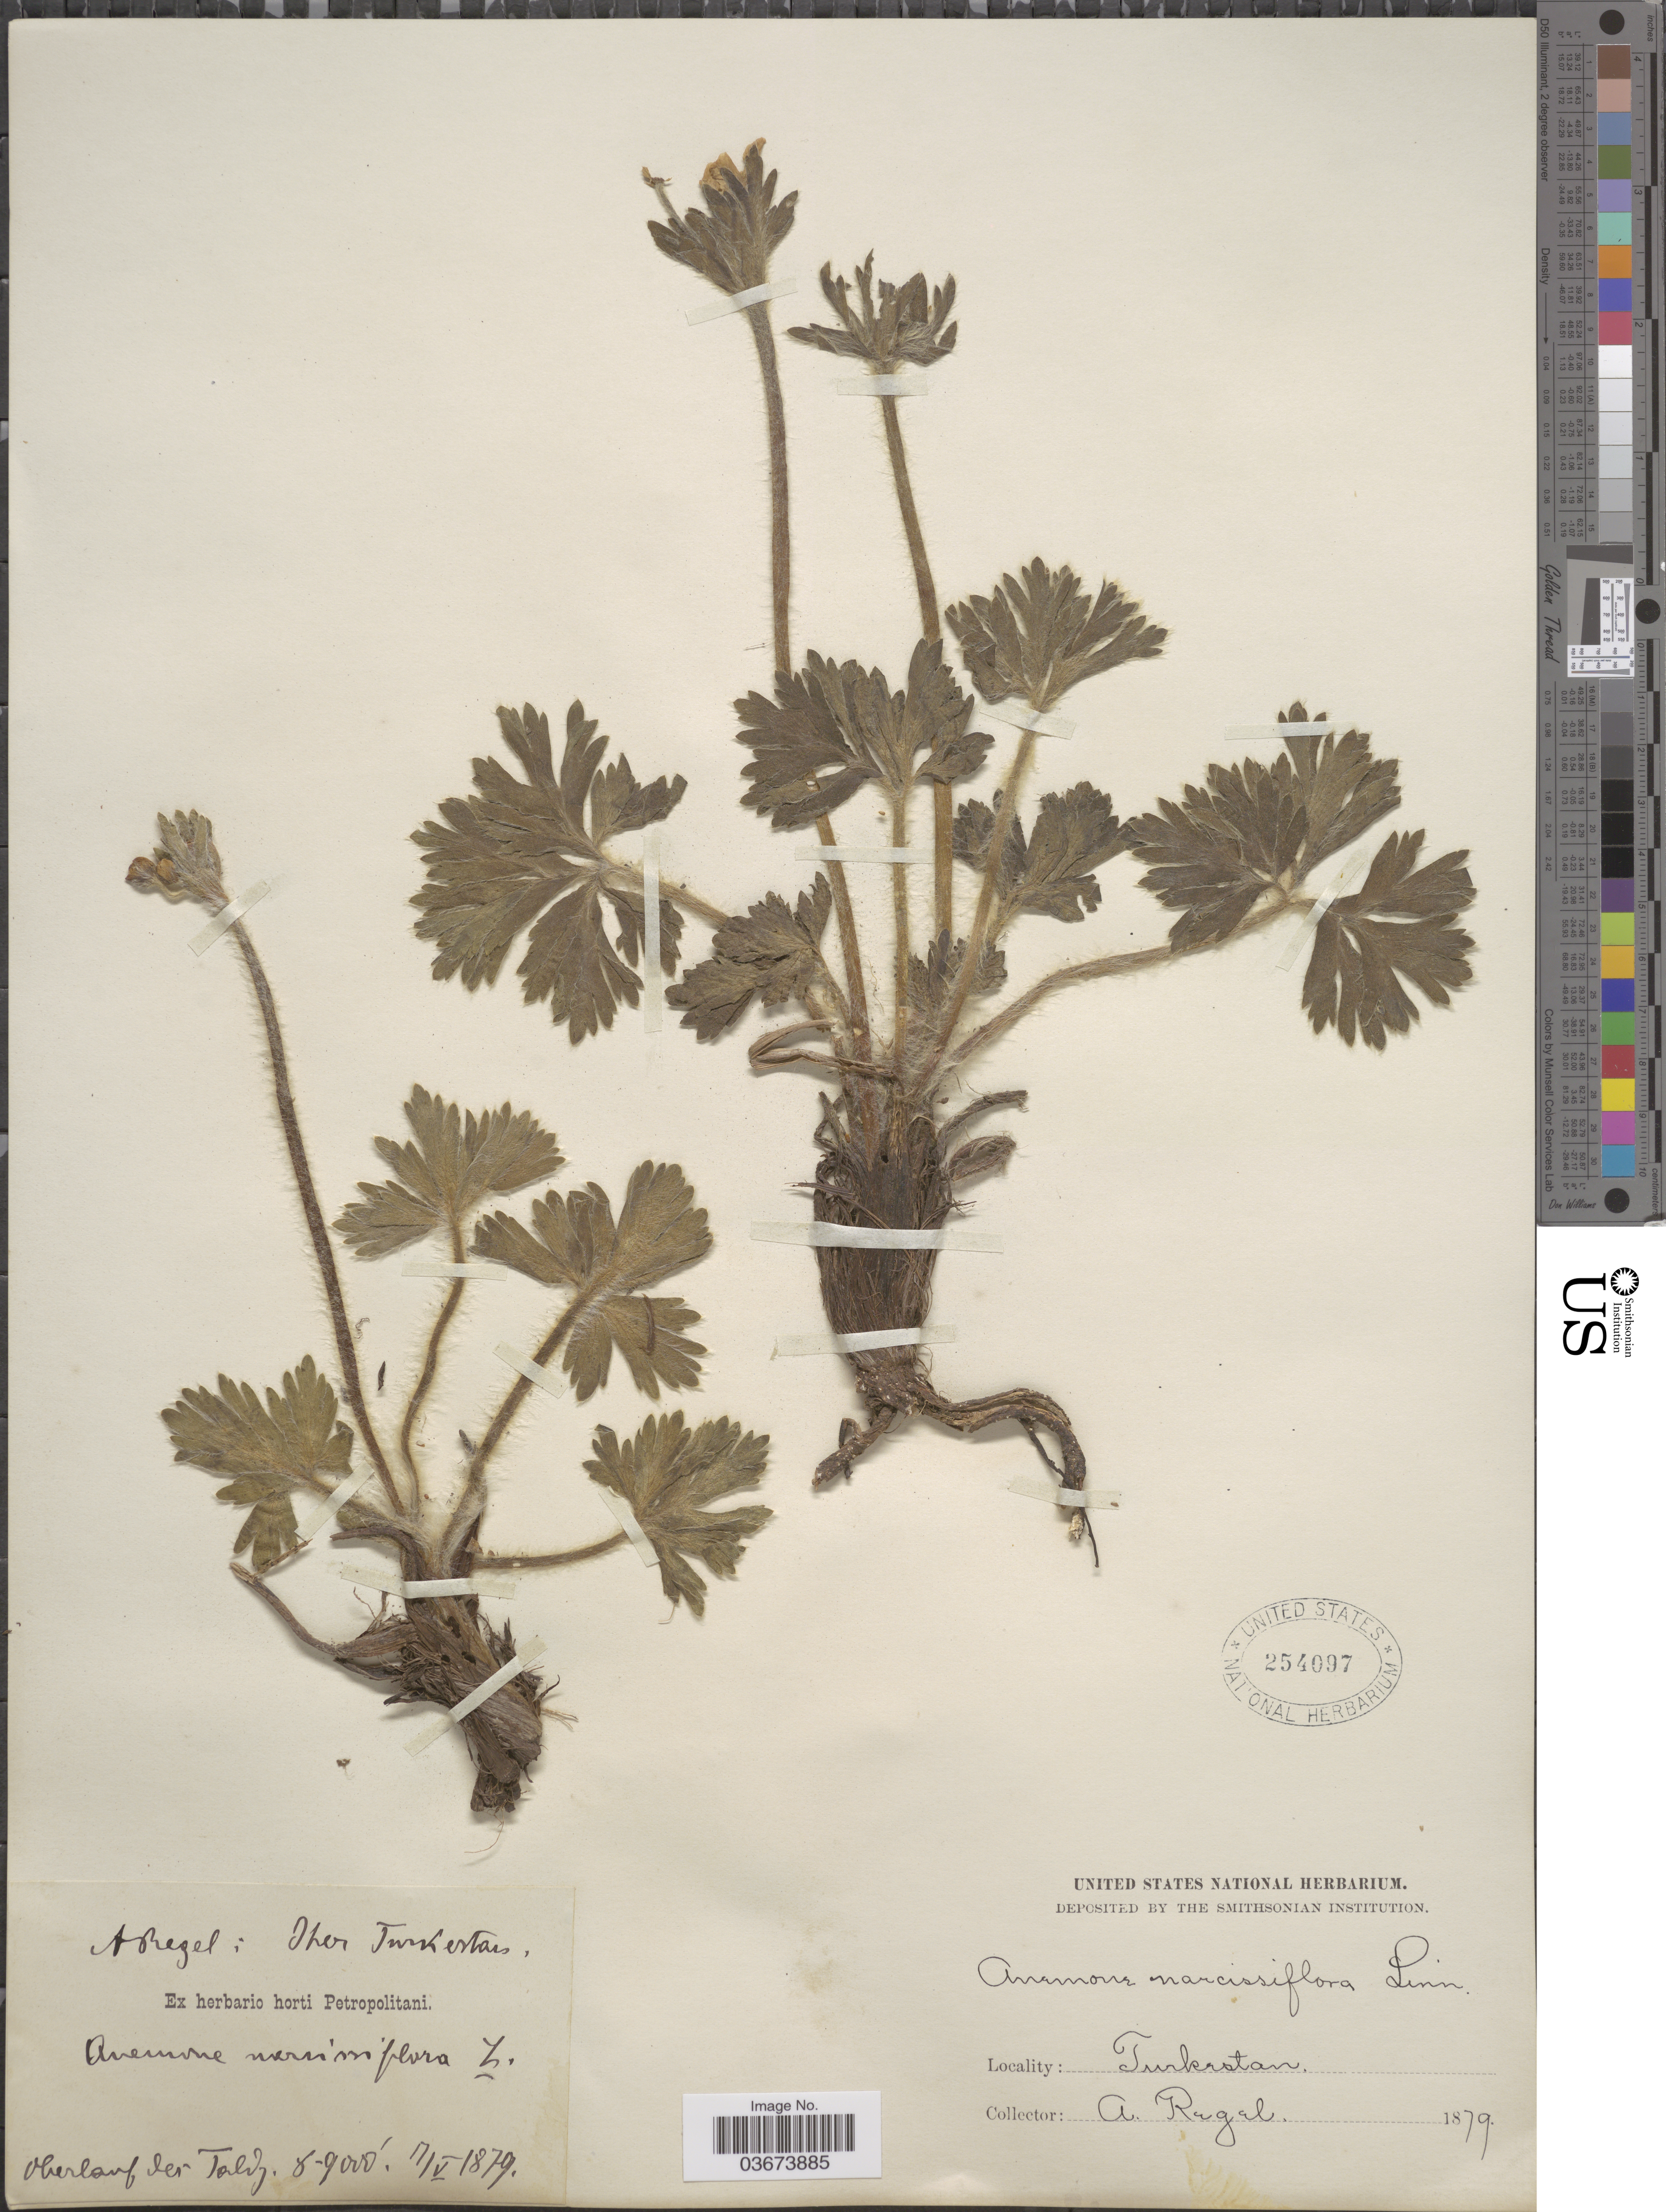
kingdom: Plantae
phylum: Tracheophyta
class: Magnoliopsida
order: Ranunculales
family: Ranunculaceae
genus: Anemone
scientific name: Anemone narcissiflora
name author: L.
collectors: A. Regel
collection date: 1879-05-17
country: Kazakhstan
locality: Oberlauf der Taldy.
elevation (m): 2438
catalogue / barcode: US 254097